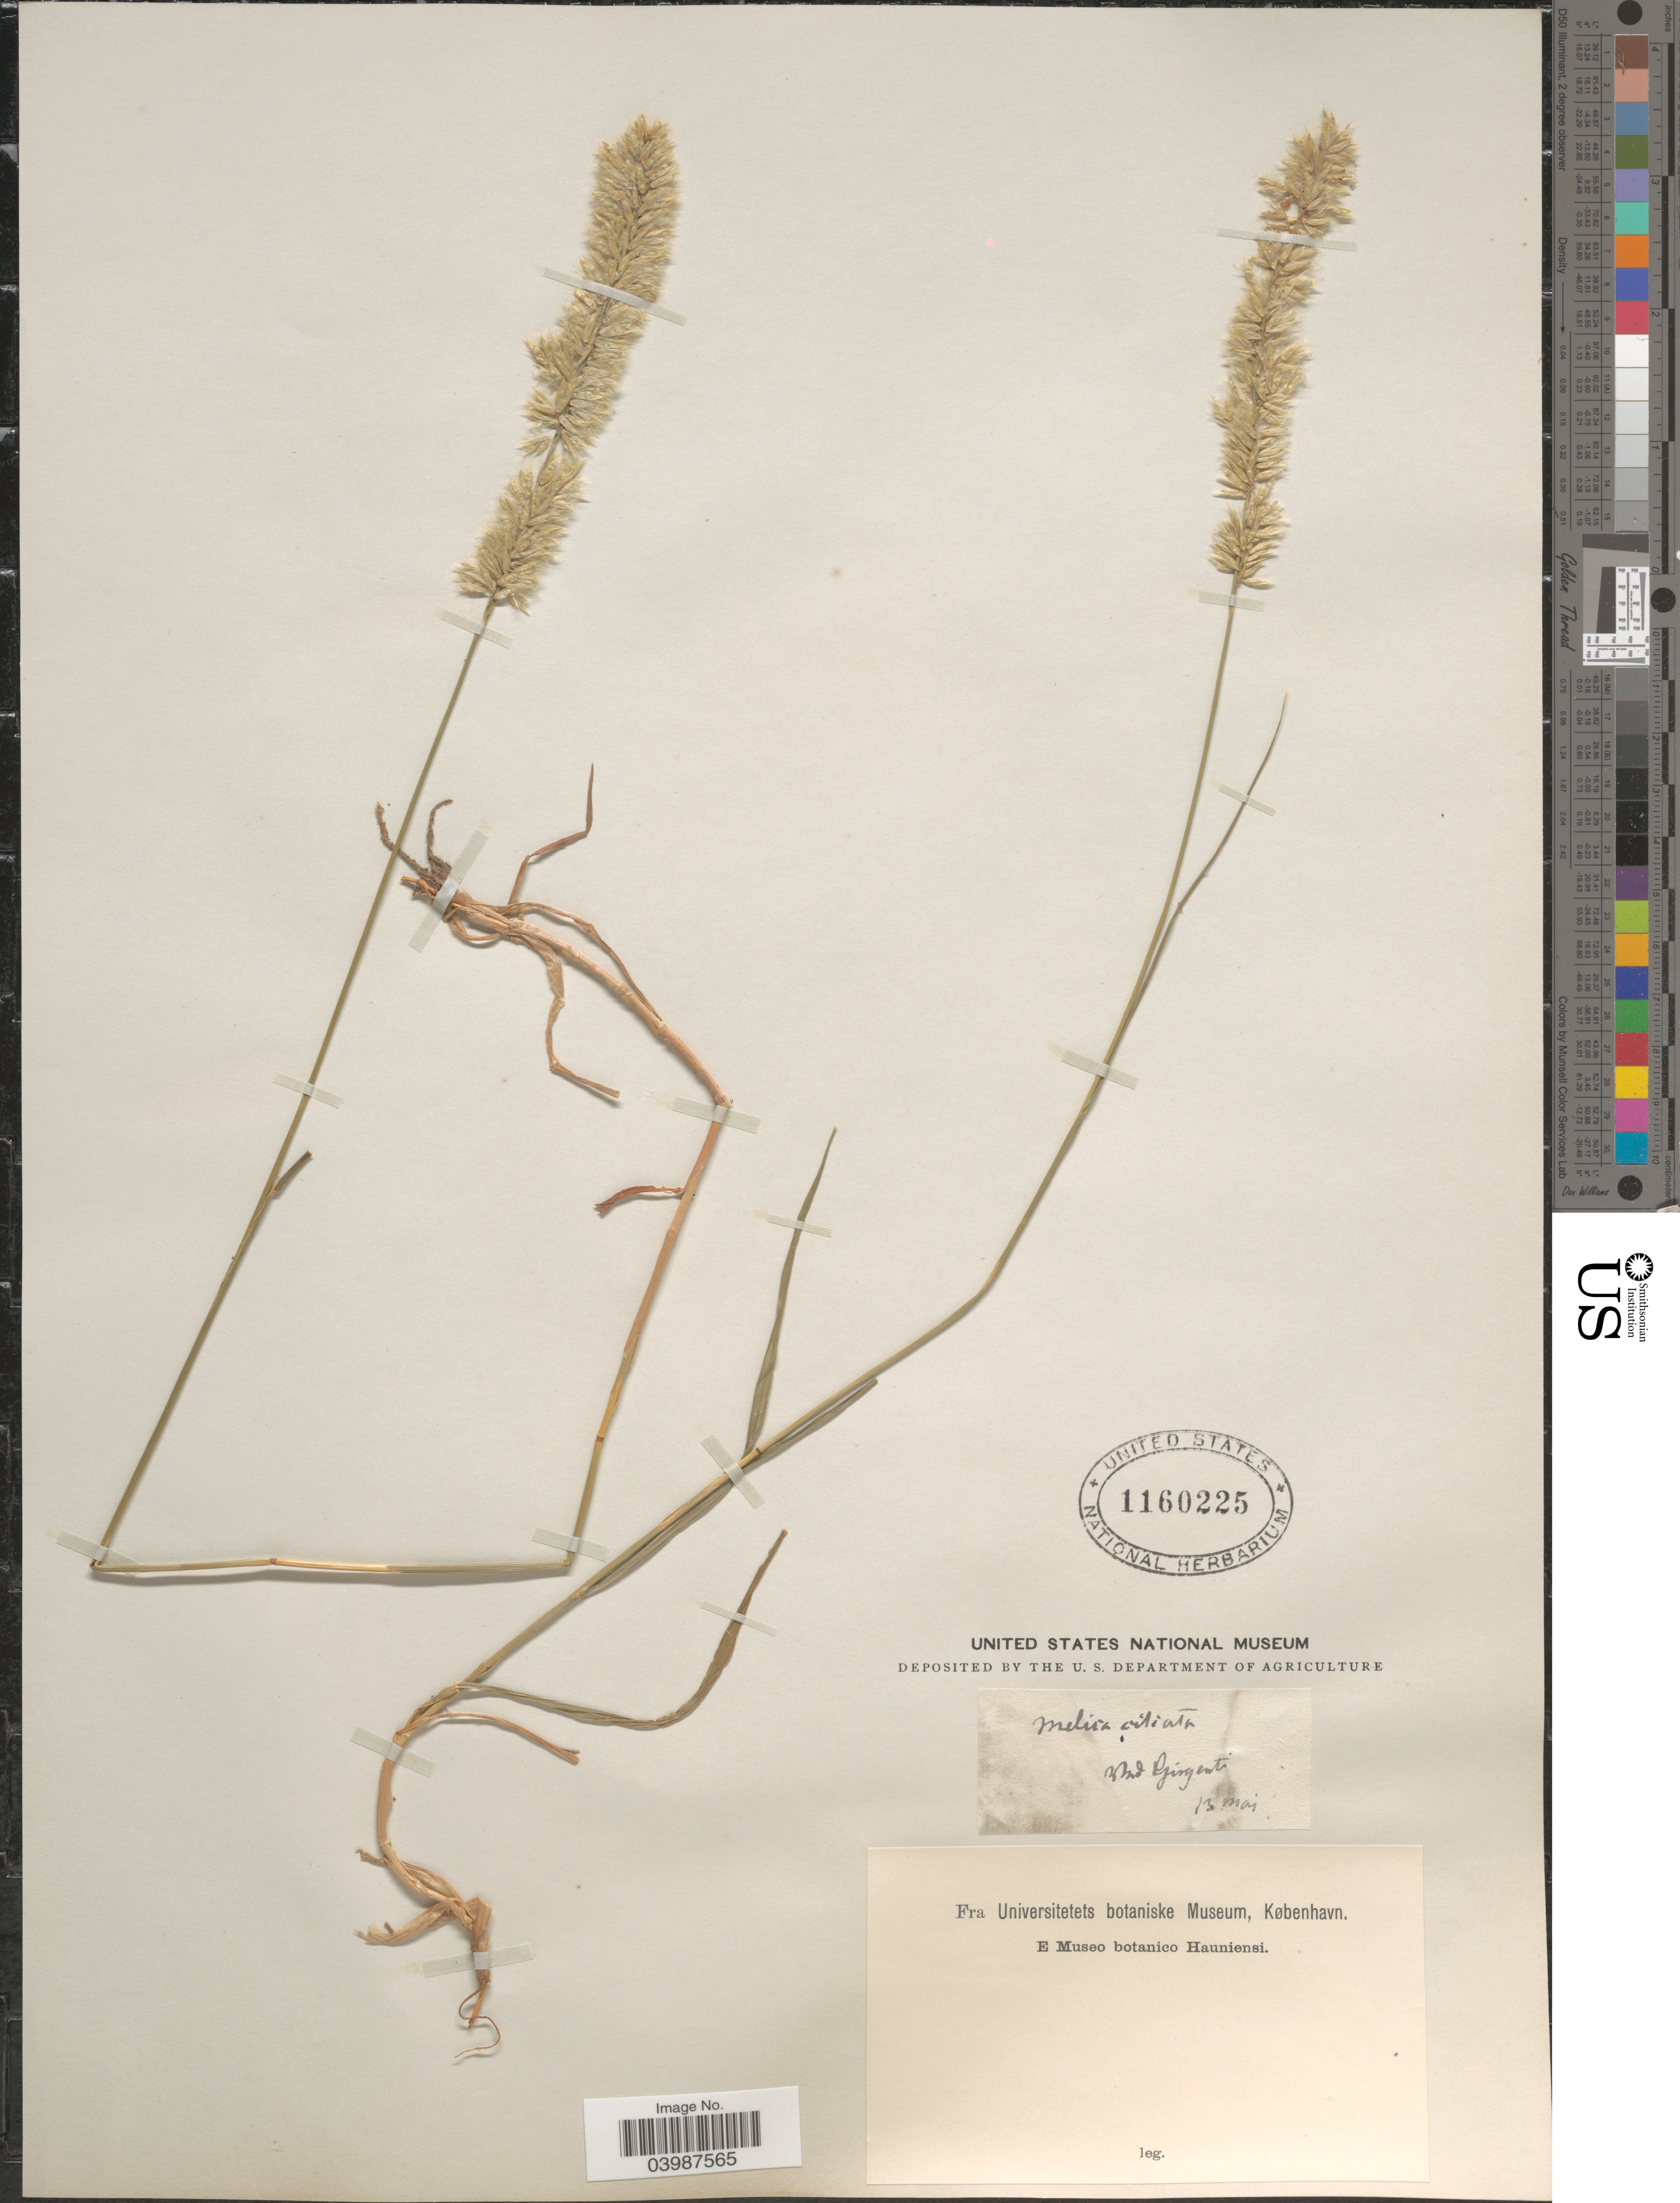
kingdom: Plantae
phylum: Tracheophyta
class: Liliopsida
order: Poales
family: Poaceae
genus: Melica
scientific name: Melica ciliata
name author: L.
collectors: Girgenti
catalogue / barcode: US 1160225